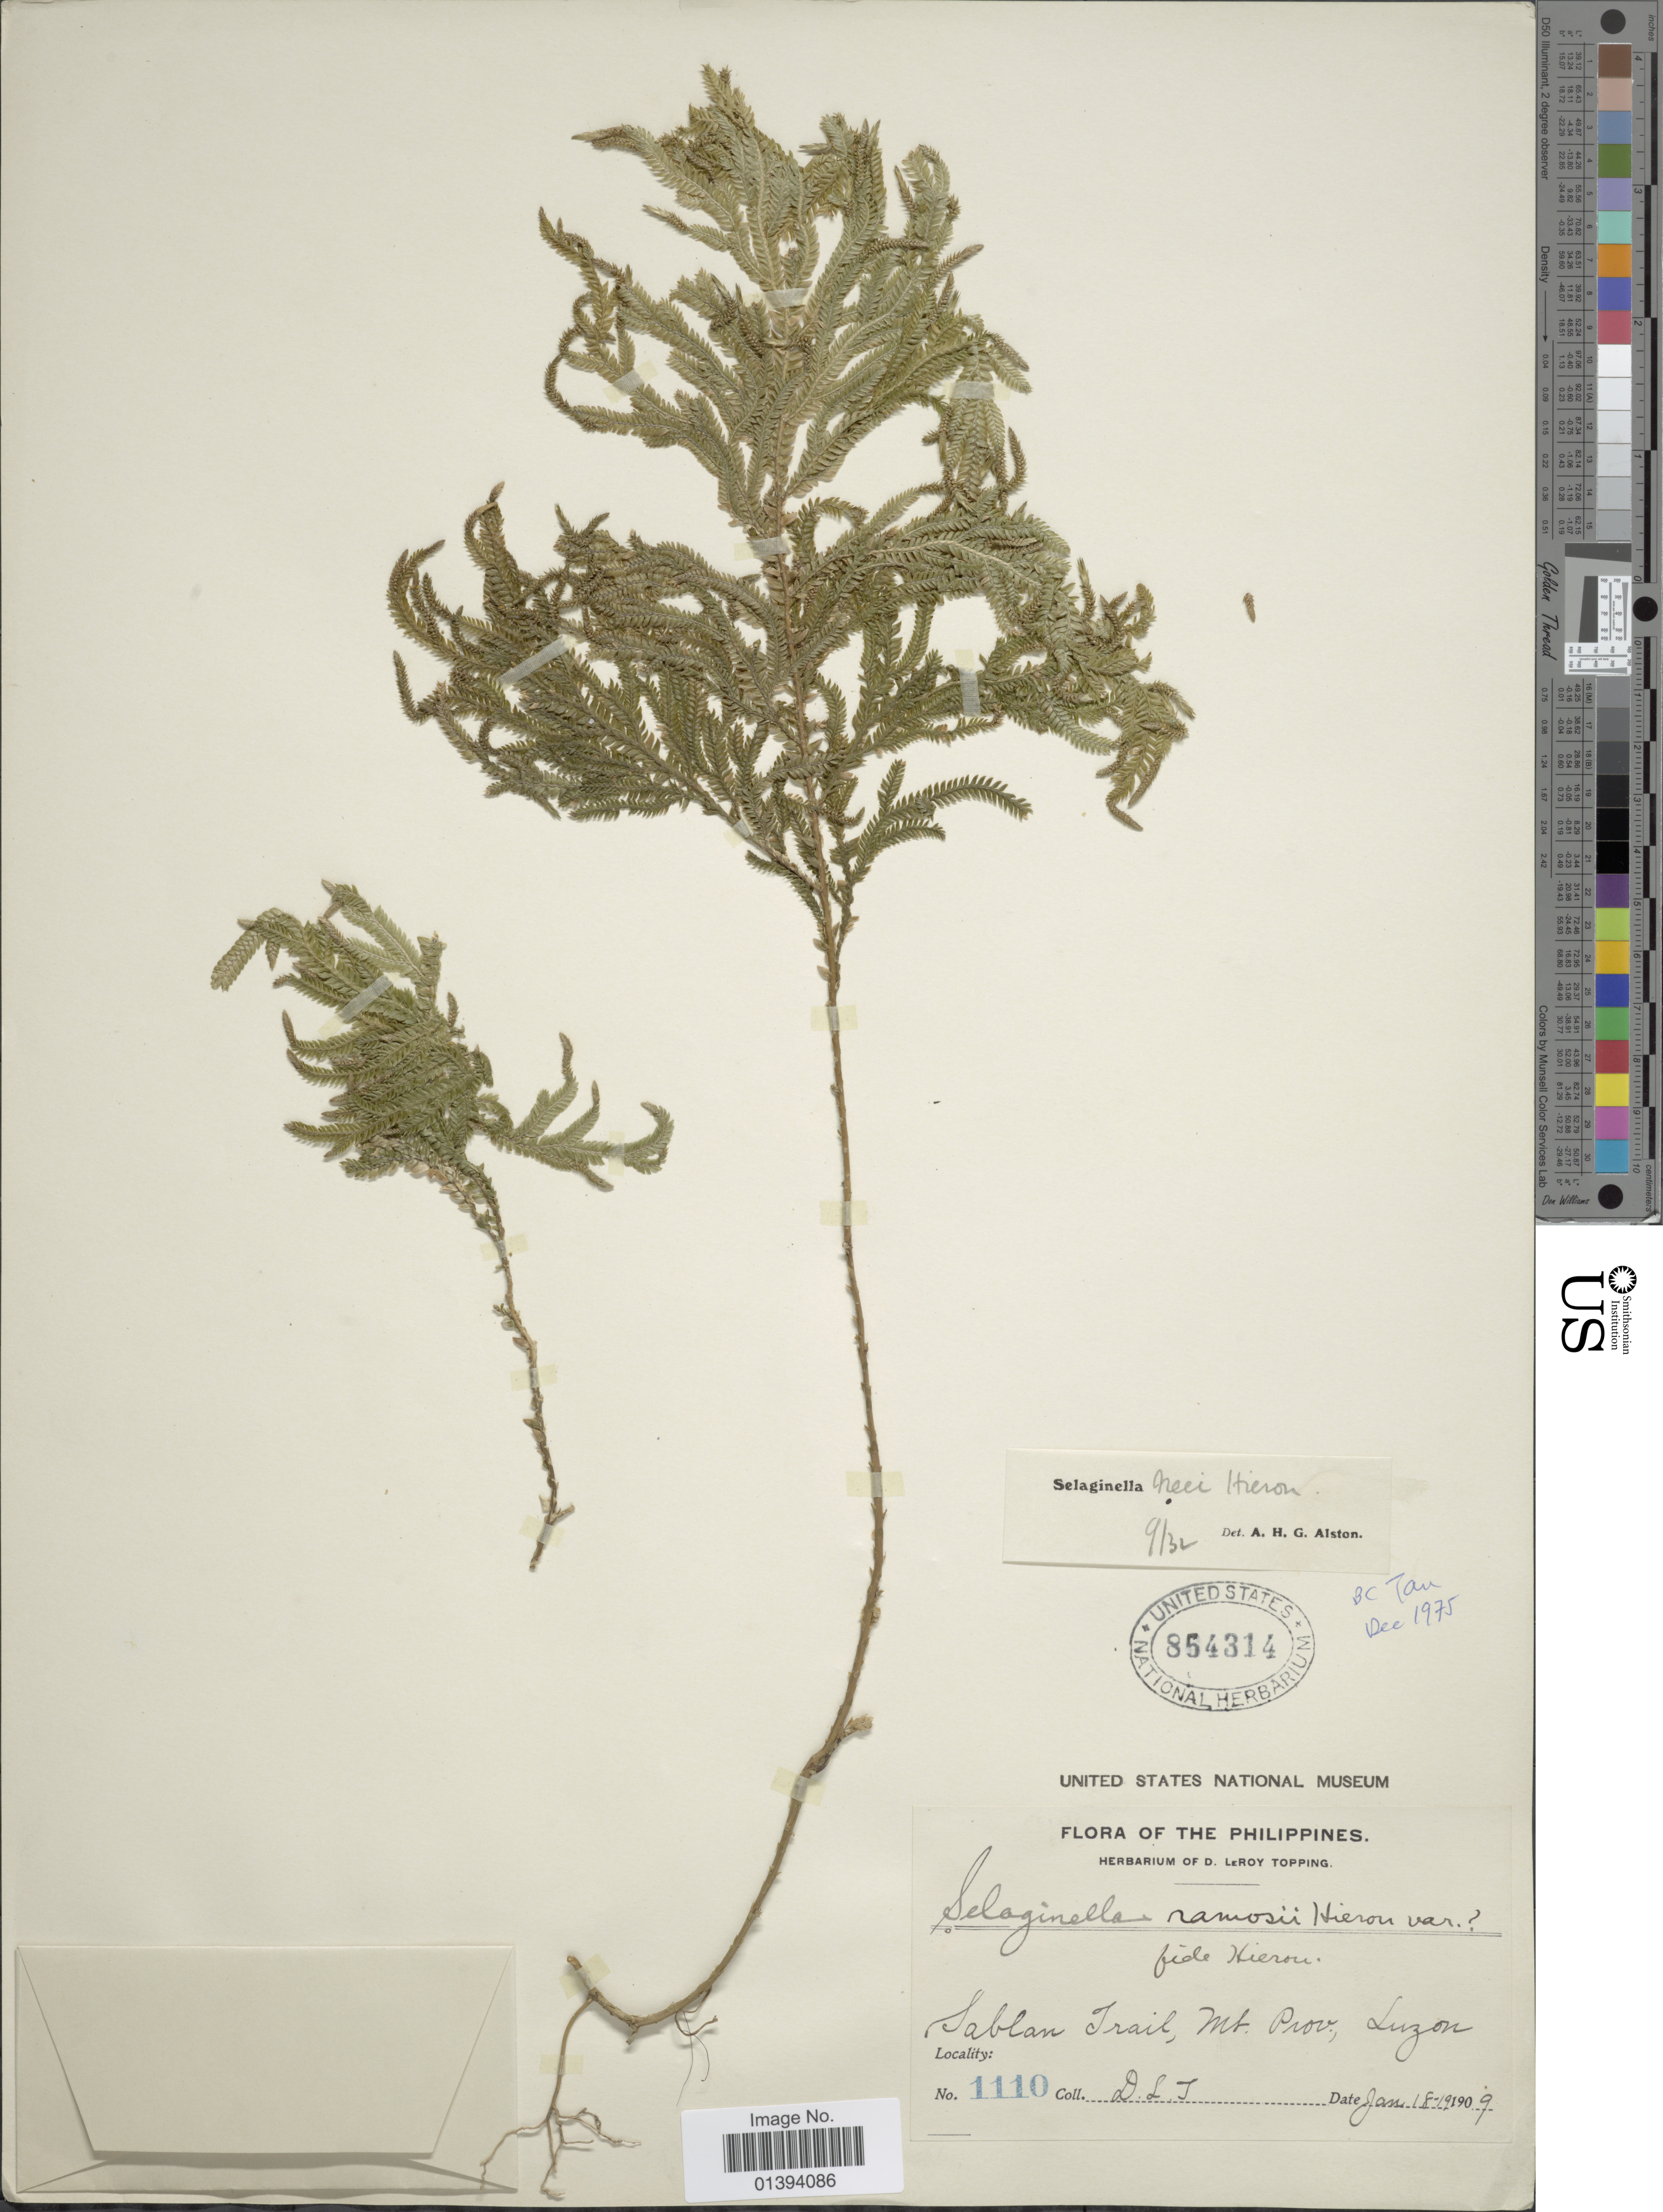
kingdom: Plantae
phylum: Tracheophyta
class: Lycopodiopsida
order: Selaginellales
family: Selaginellaceae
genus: Selaginella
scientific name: Selaginella neei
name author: Hieron.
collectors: D. L. Topping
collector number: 1110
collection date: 1909-01-18/1909-01-19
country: Philippines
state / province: Central Luzon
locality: Sablan trail, Mt. Prov, Luzon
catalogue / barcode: US 854314